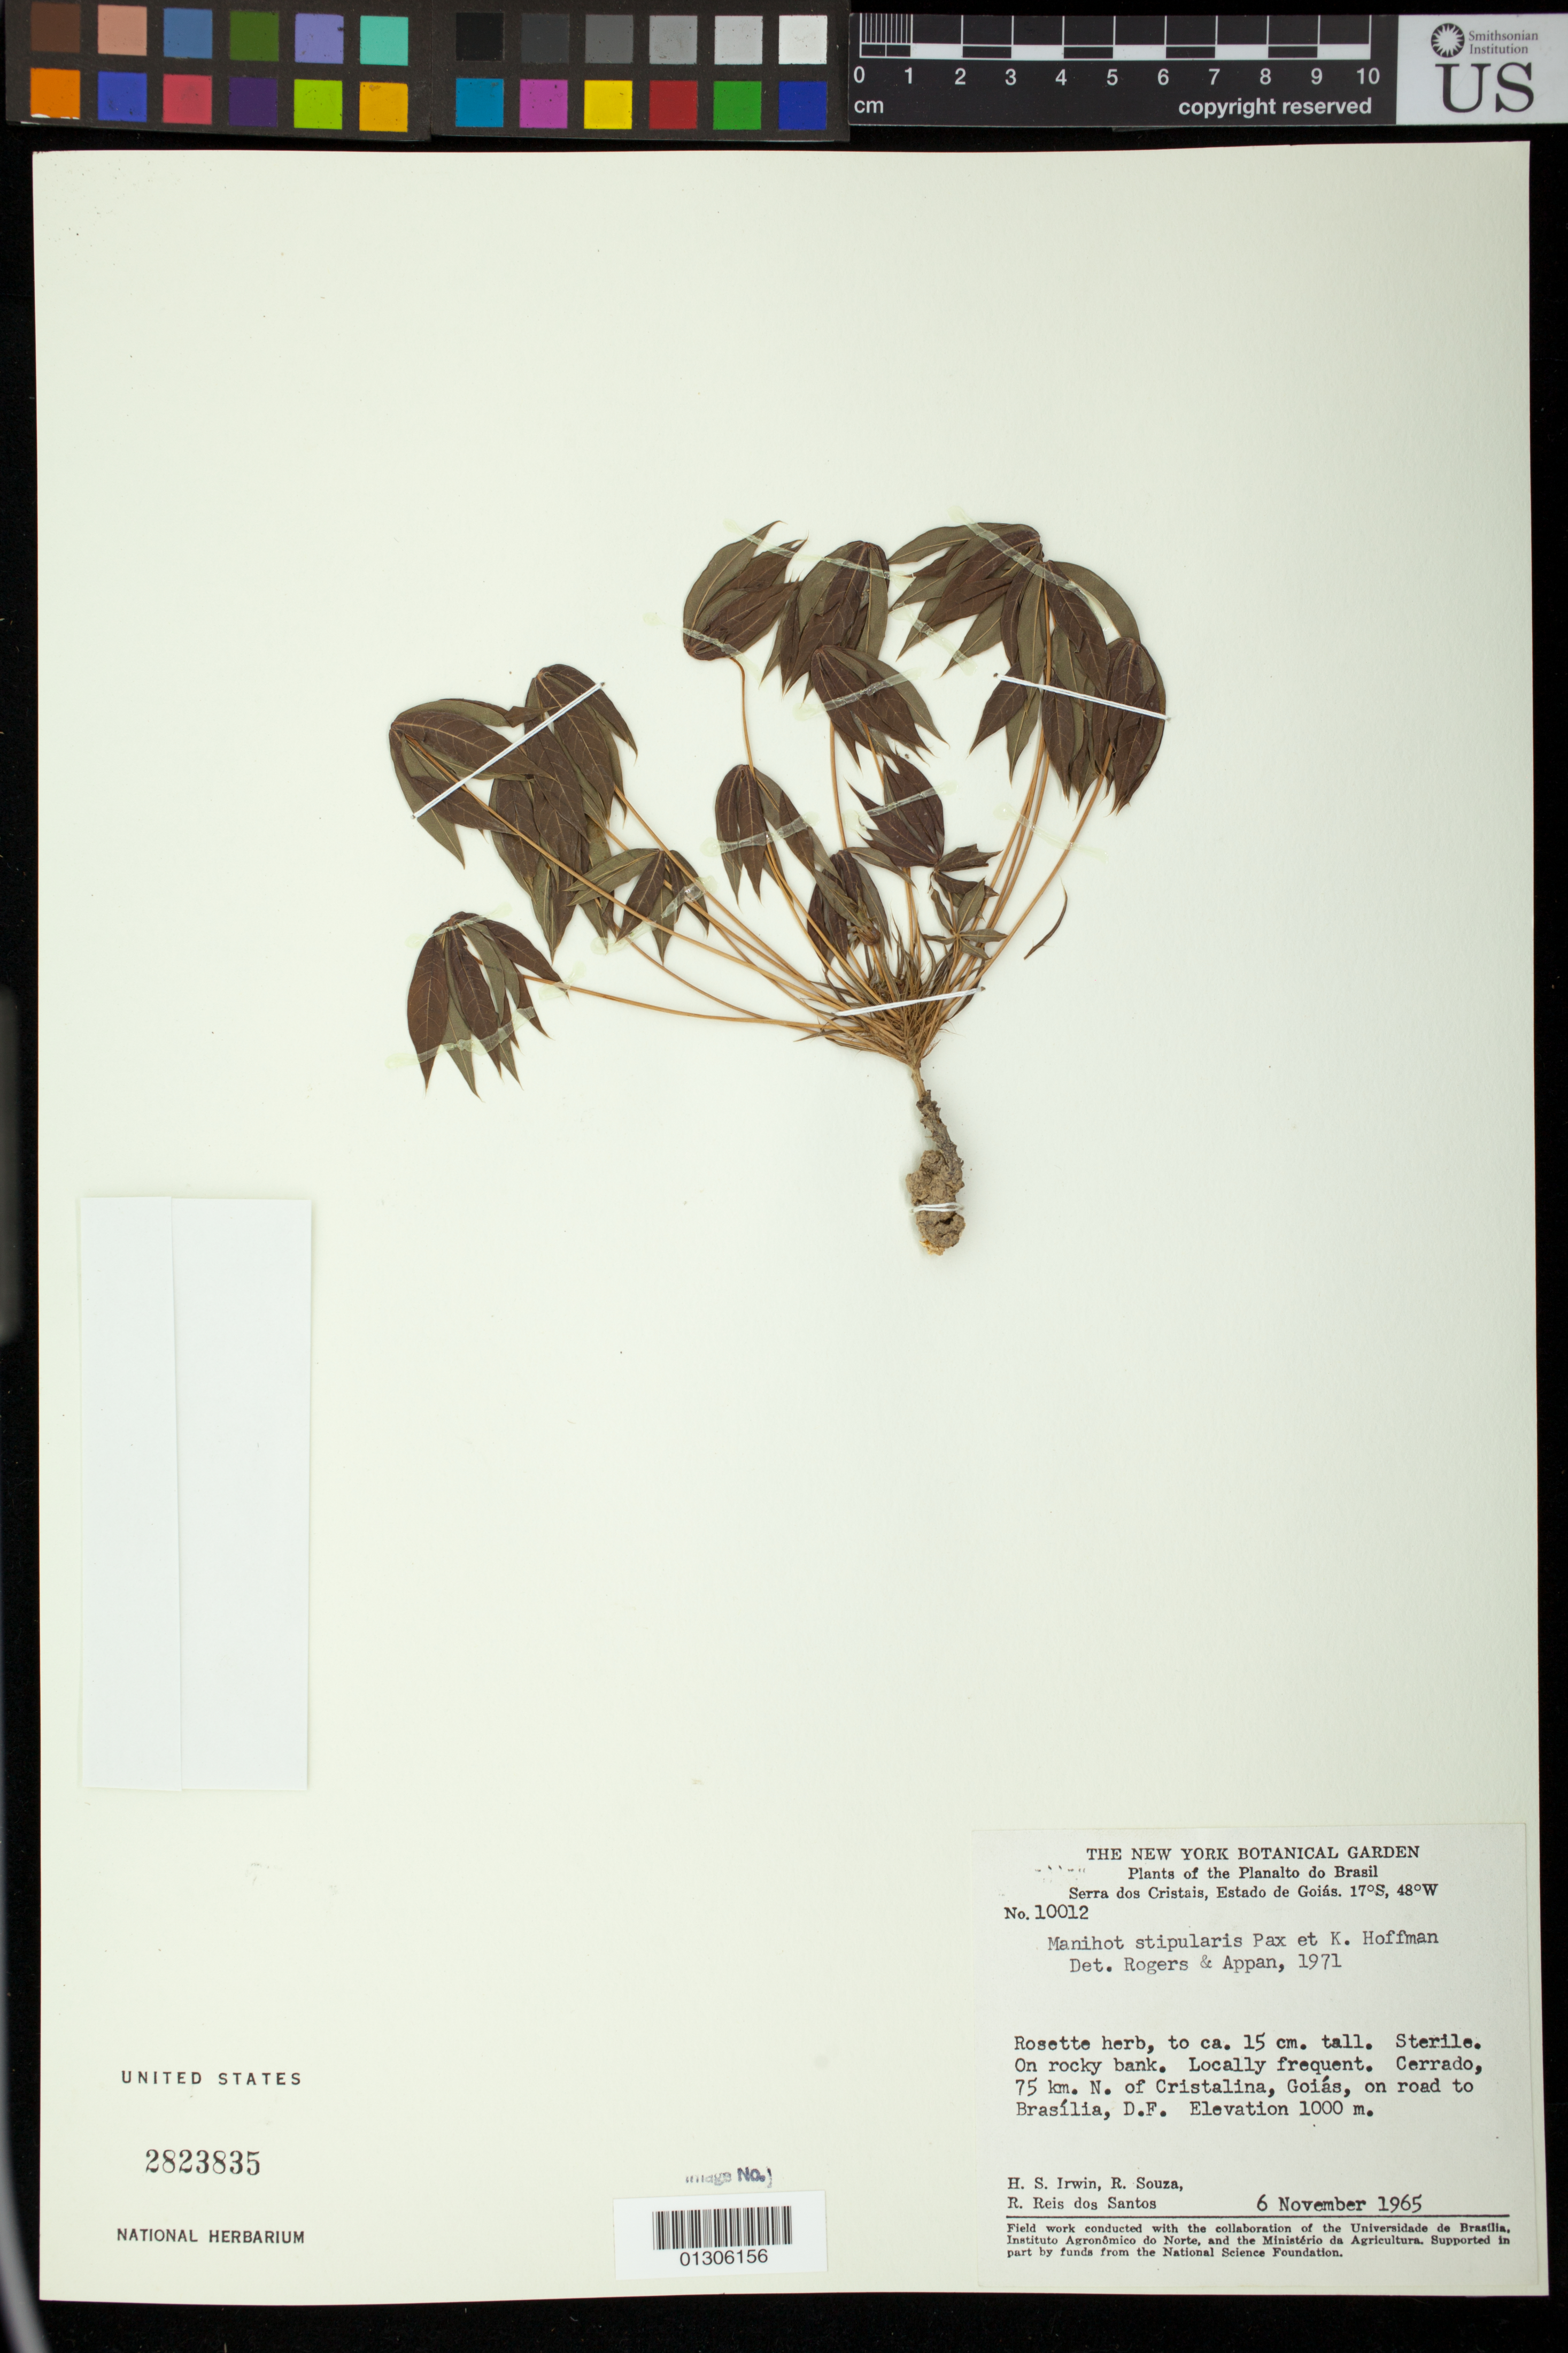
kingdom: Plantae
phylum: Tracheophyta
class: Magnoliopsida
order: Malpighiales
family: Euphorbiaceae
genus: Manihot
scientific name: Manihot pusilla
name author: Pohl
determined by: Mendoza, M.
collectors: H. Irwin, R. Souza & R. Reis dos Santos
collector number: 10012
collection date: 1965-06-11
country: Brazil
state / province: Goiás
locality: Serra dos Cristais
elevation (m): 1000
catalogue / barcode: US 2823835